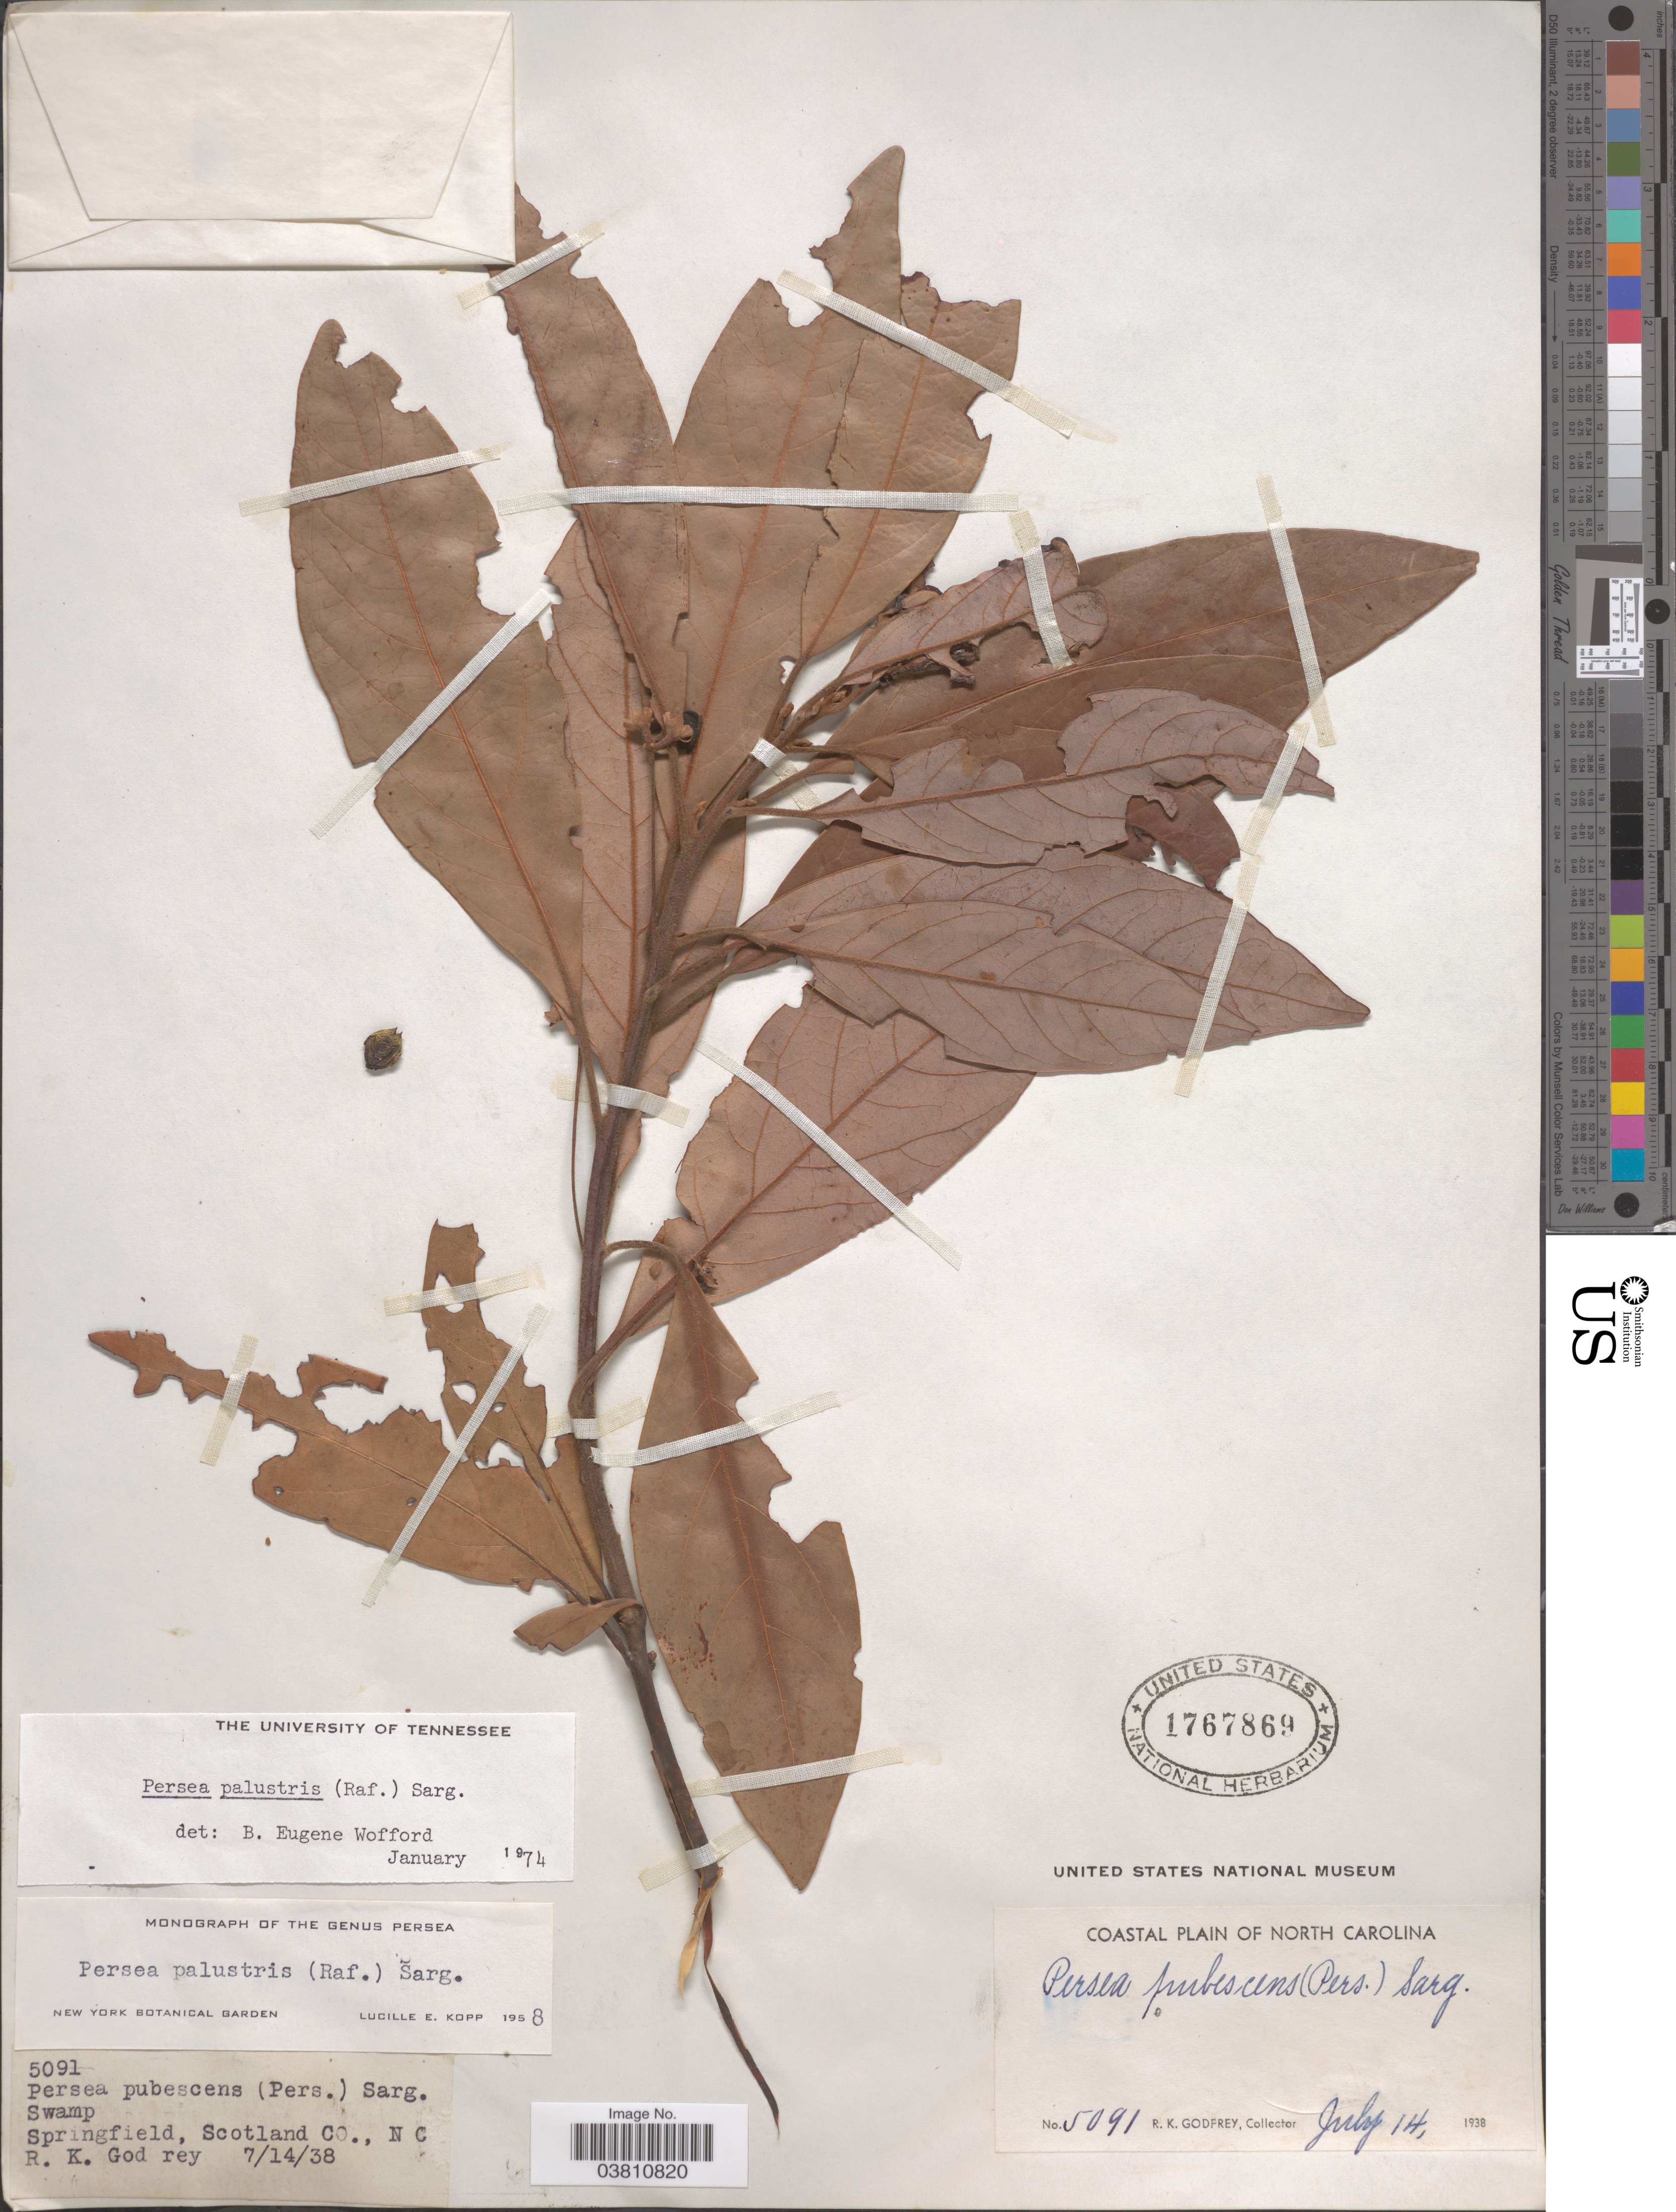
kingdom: Plantae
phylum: Tracheophyta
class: Magnoliopsida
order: Laurales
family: Lauraceae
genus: Persea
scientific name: Persea palustris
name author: (Raf.) Sarg.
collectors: R. K. Godfrey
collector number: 5091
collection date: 1938-07-14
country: United States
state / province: North Carolina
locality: Coastal Plain of North Carolina. Springfield, Scotland Co.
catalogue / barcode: US 1767869